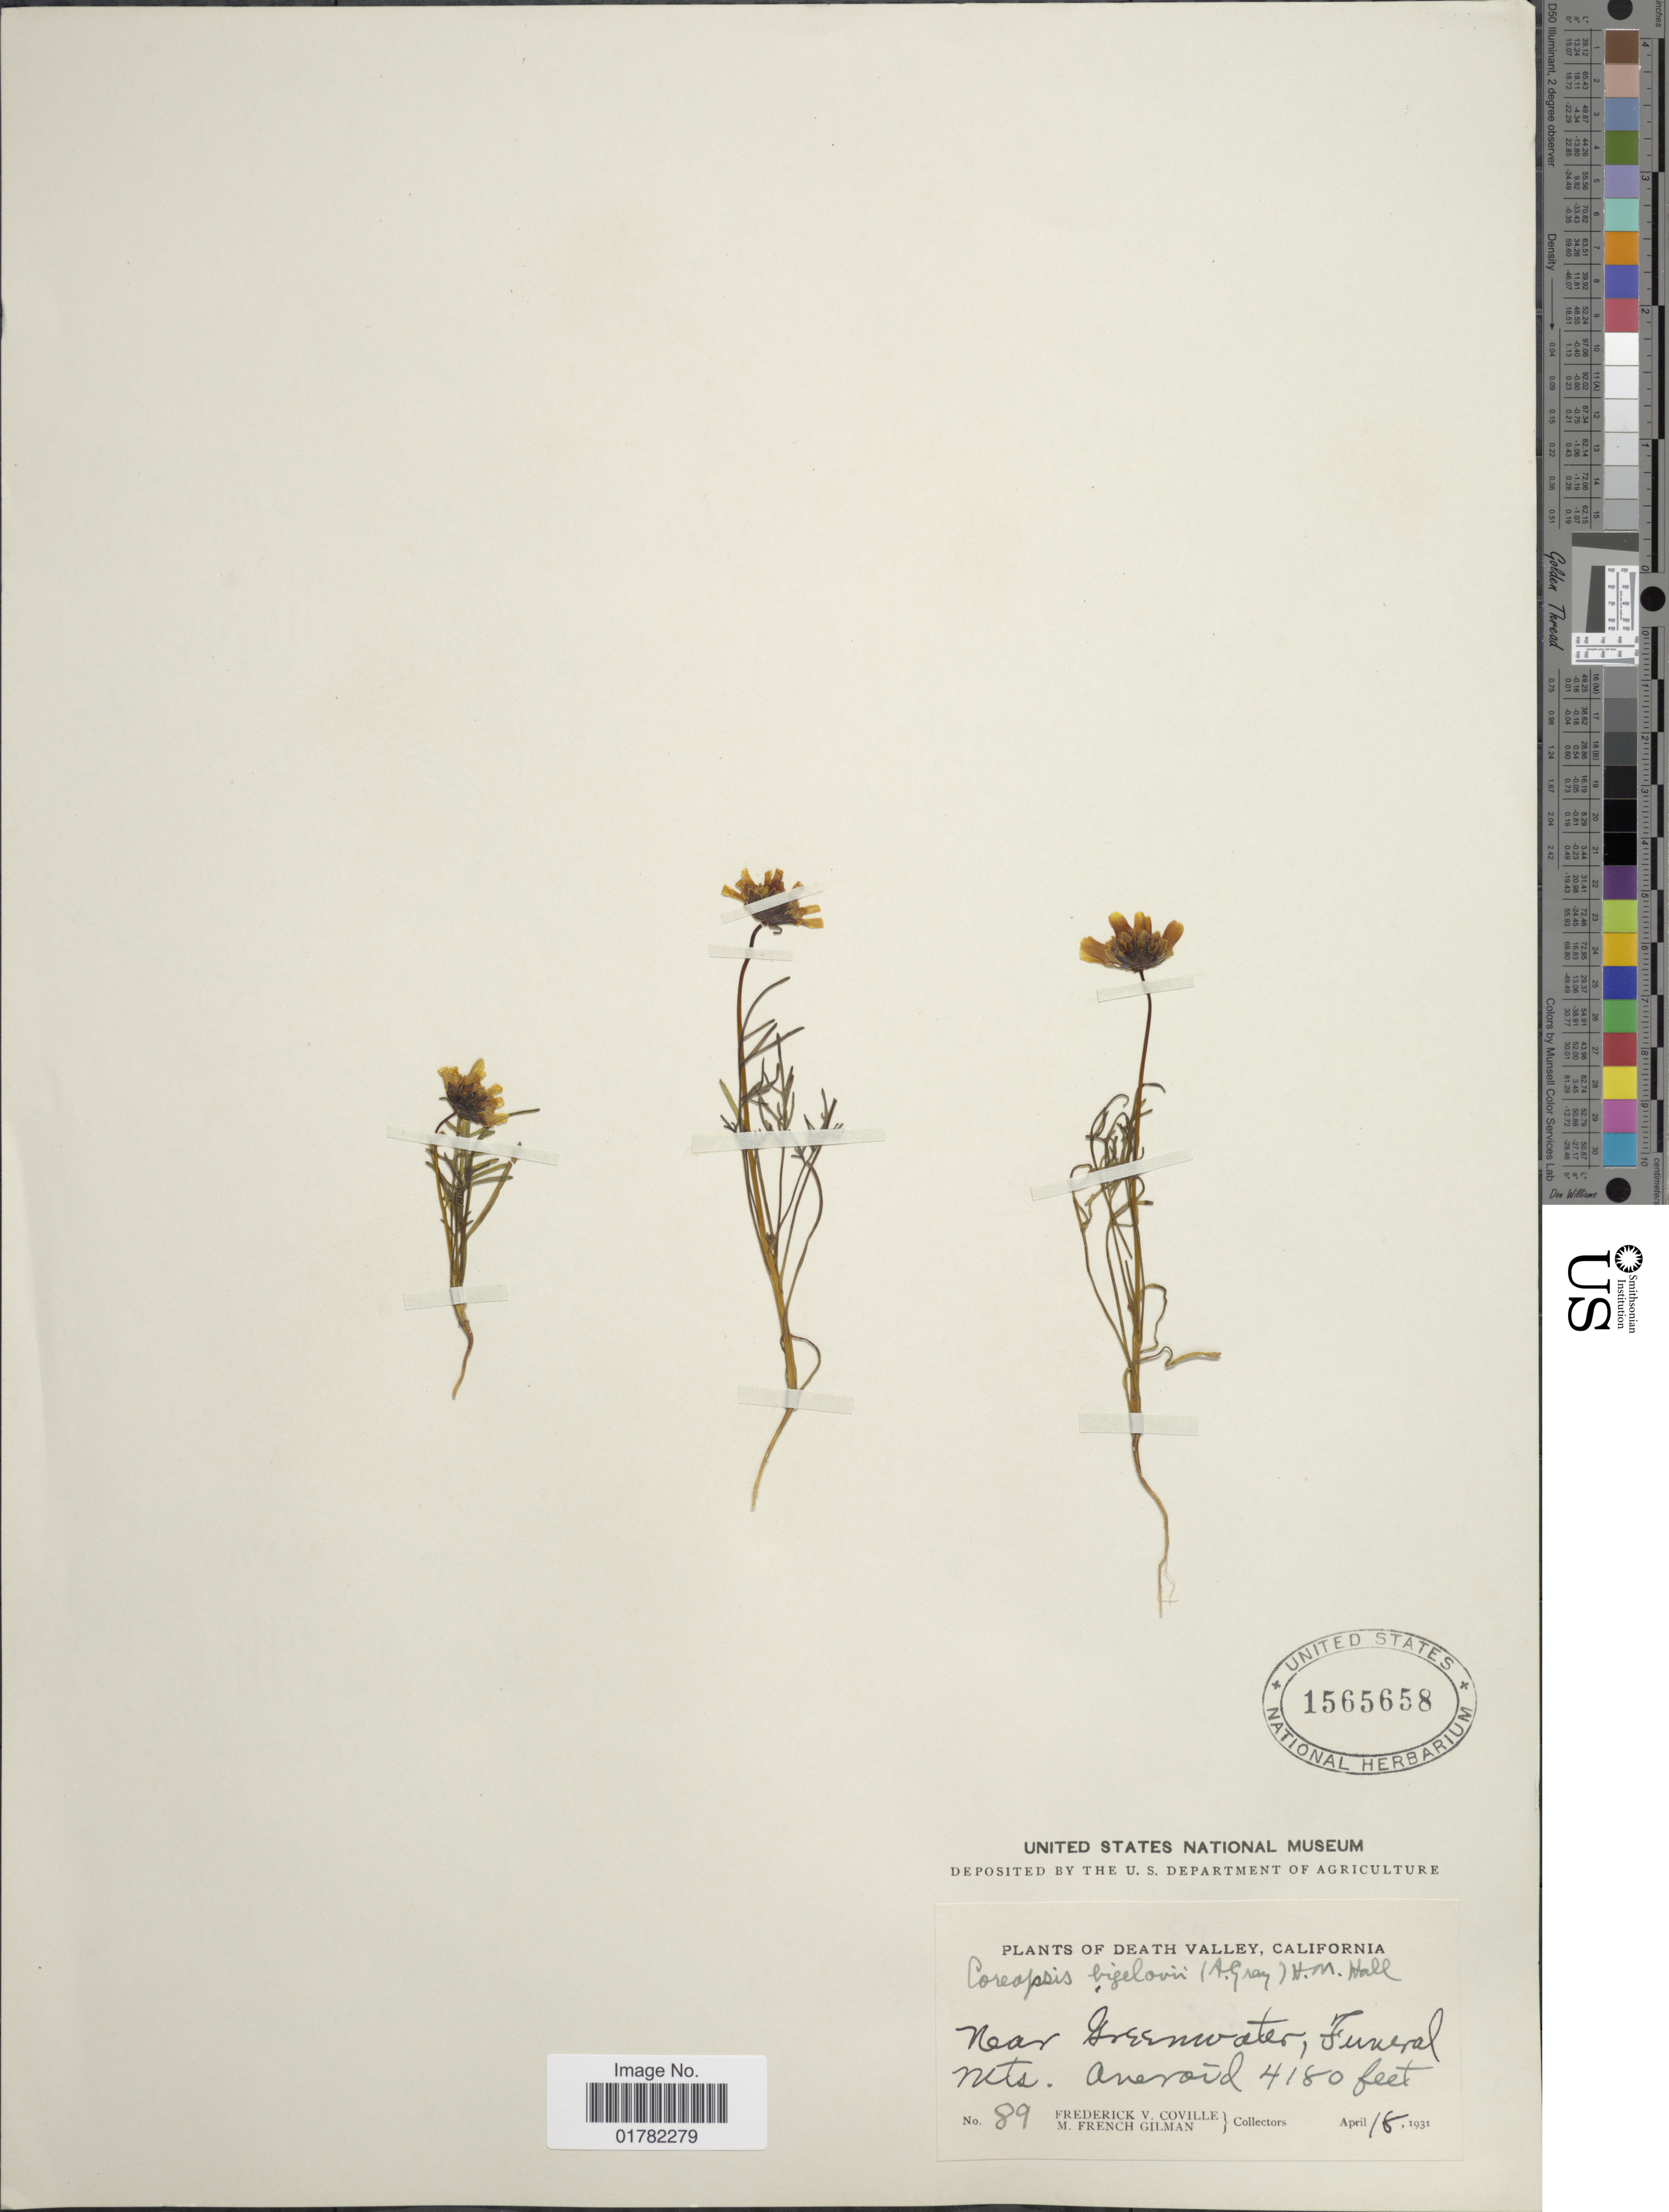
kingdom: Plantae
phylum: Tracheophyta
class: Magnoliopsida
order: Asterales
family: Asteraceae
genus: Coreopsis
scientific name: Coreopsis bigelovii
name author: (A. Gray) Voss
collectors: F. V. Coville & M. F. Gilman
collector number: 89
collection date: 1931-04-18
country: United States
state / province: California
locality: Death Valley, near Greenwater, Funeral Mts., Aneroid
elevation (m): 1274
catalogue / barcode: US 1565658